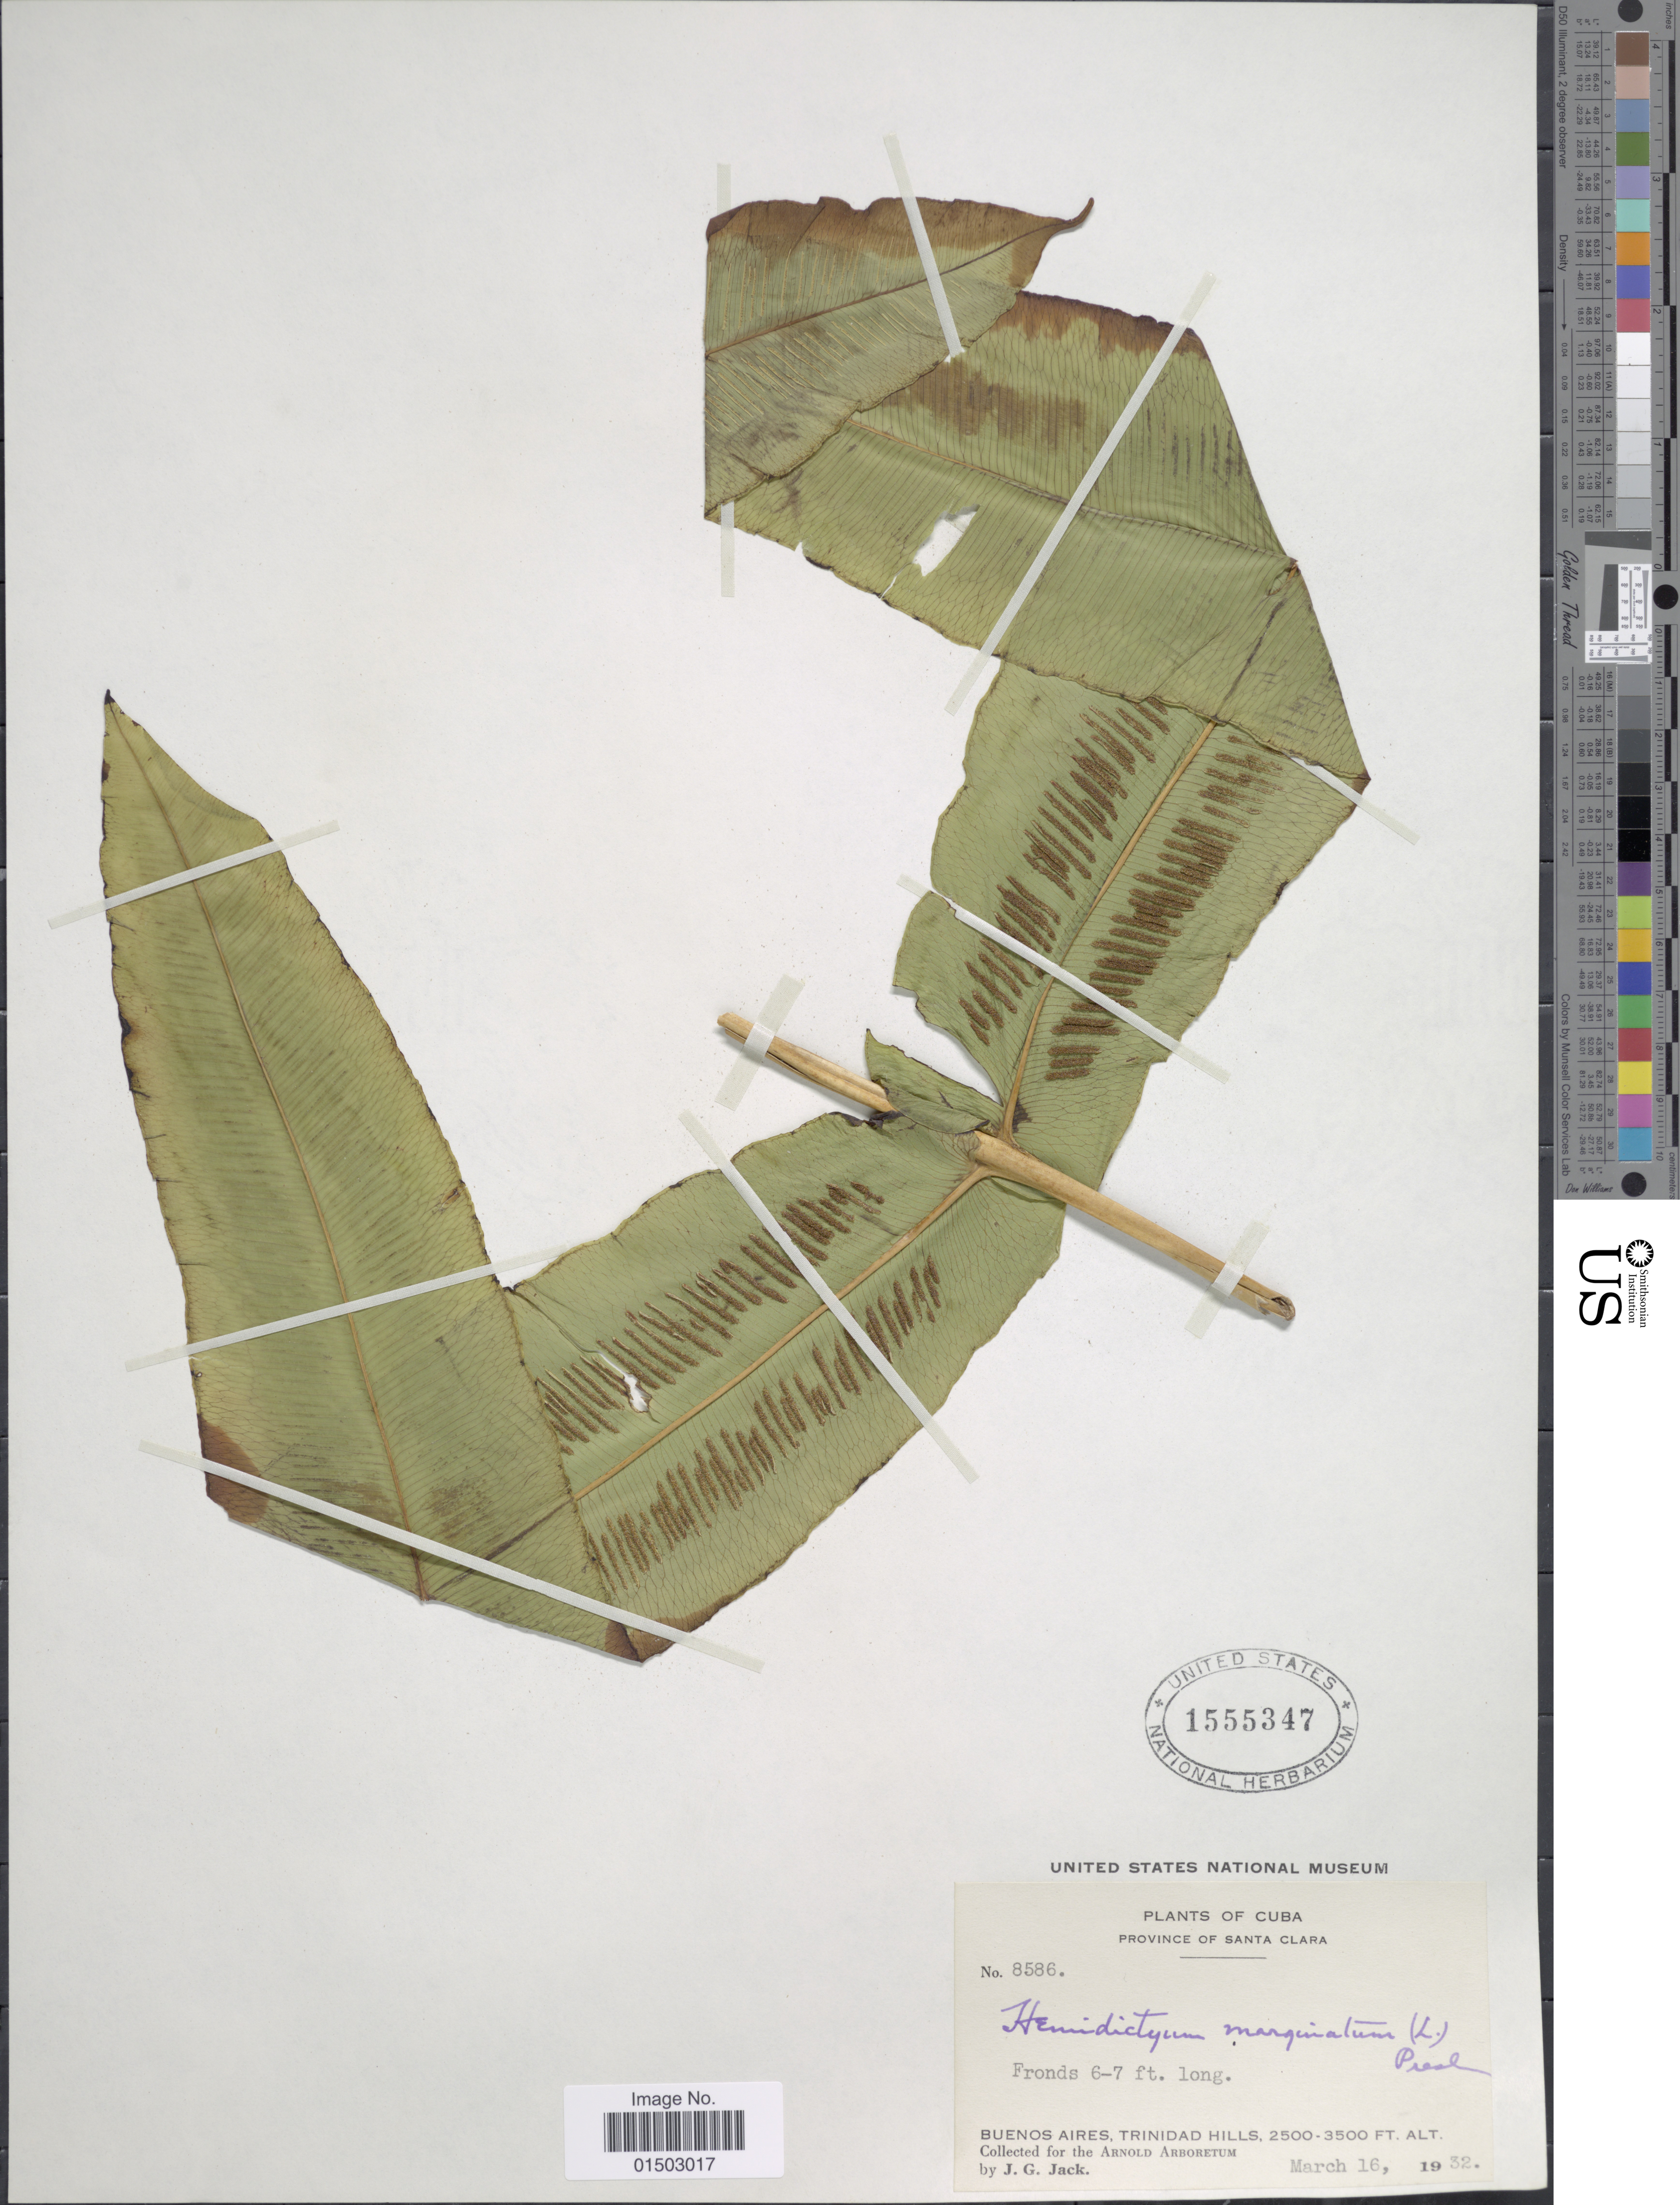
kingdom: Plantae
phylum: Tracheophyta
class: Polypodiopsida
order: Polypodiales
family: Hemidictyaceae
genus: Hemidictyum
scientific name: Hemidictyum marginatum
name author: (L.) C. Presl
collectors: J. G. Jack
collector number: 8586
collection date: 1932-03-16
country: Cuba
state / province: Las Villas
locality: Province of Santa Clara, Buenos Aires, Trinidad Hills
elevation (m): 762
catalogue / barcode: US 1555347